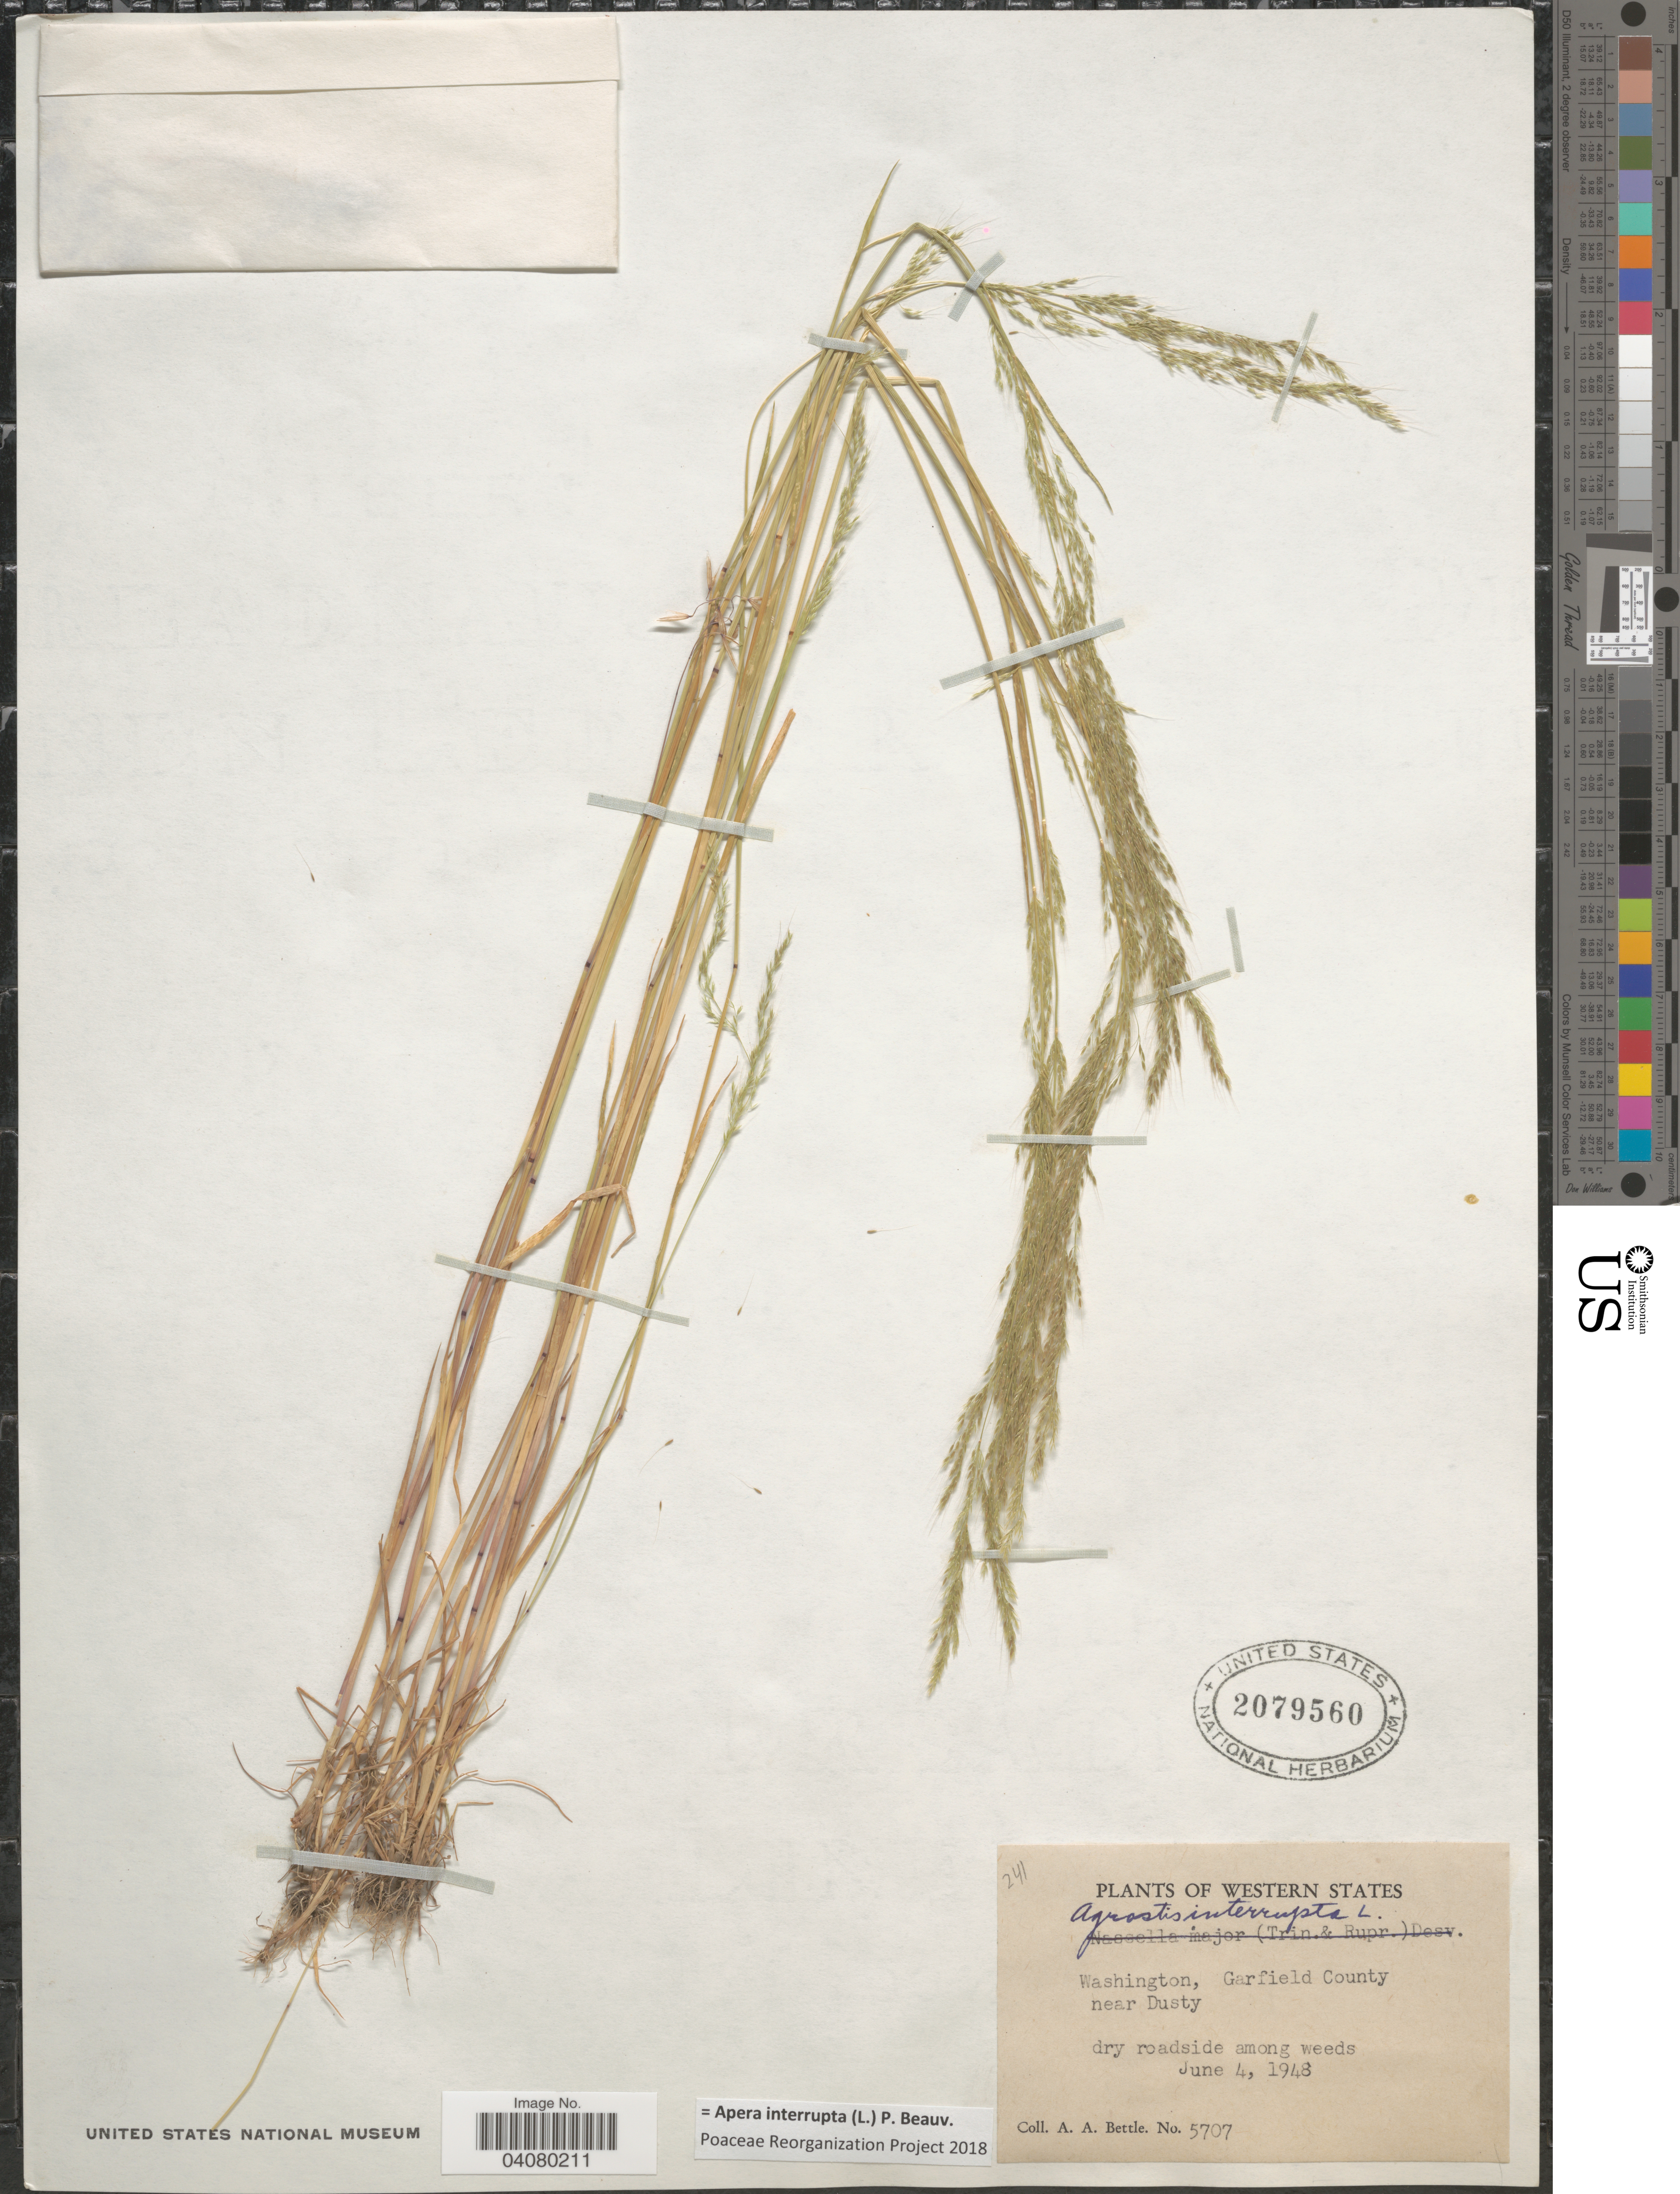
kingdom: Plantae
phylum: Tracheophyta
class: Liliopsida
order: Poales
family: Poaceae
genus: Apera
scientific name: Apera interrupta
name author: (L.) P. Beauv.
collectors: A. Bettle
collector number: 5707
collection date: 1948-06-04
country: United States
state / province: Washington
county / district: Garfield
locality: Western States. Garfield County near Dusty.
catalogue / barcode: US 2079560